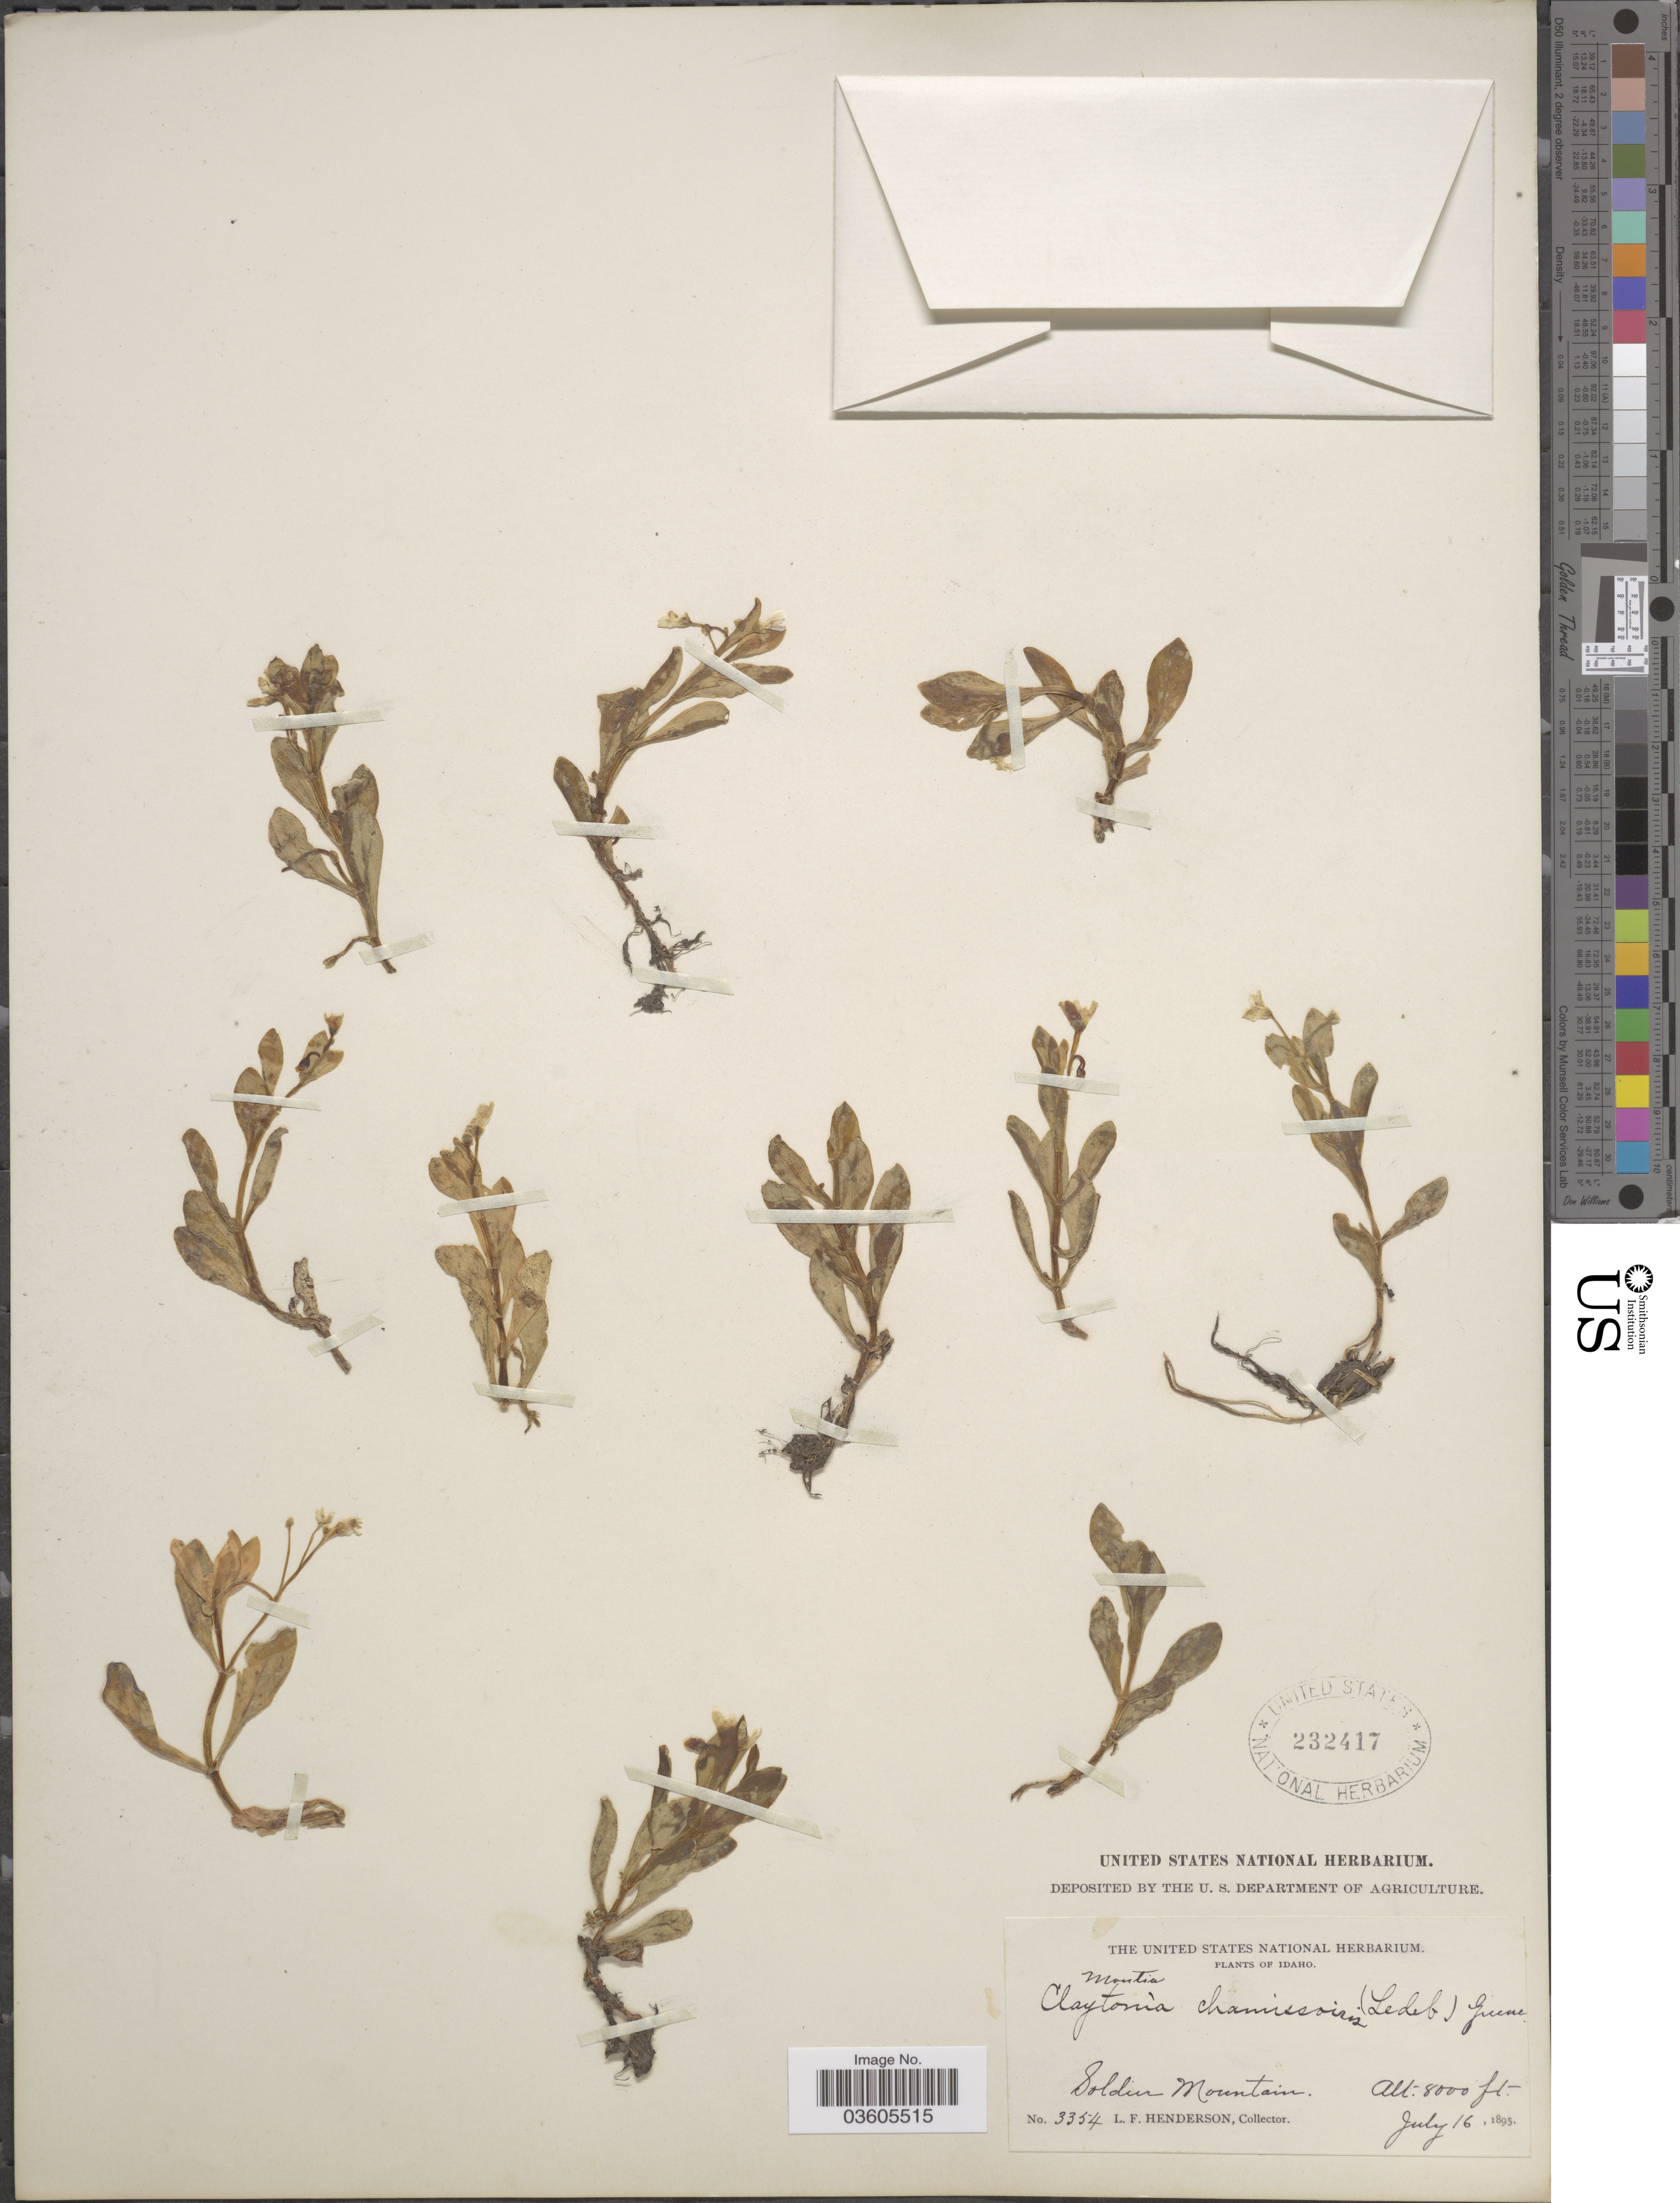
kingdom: Plantae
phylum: Tracheophyta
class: Magnoliopsida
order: Caryophyllales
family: Montiaceae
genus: Montia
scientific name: Montia chamissoi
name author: (Ledeb. ex Spreng.) Greene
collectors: L. Henderson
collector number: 3354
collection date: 1895-07-16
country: United States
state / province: Idaho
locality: Soldier Mountain.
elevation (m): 2438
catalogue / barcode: US 232417